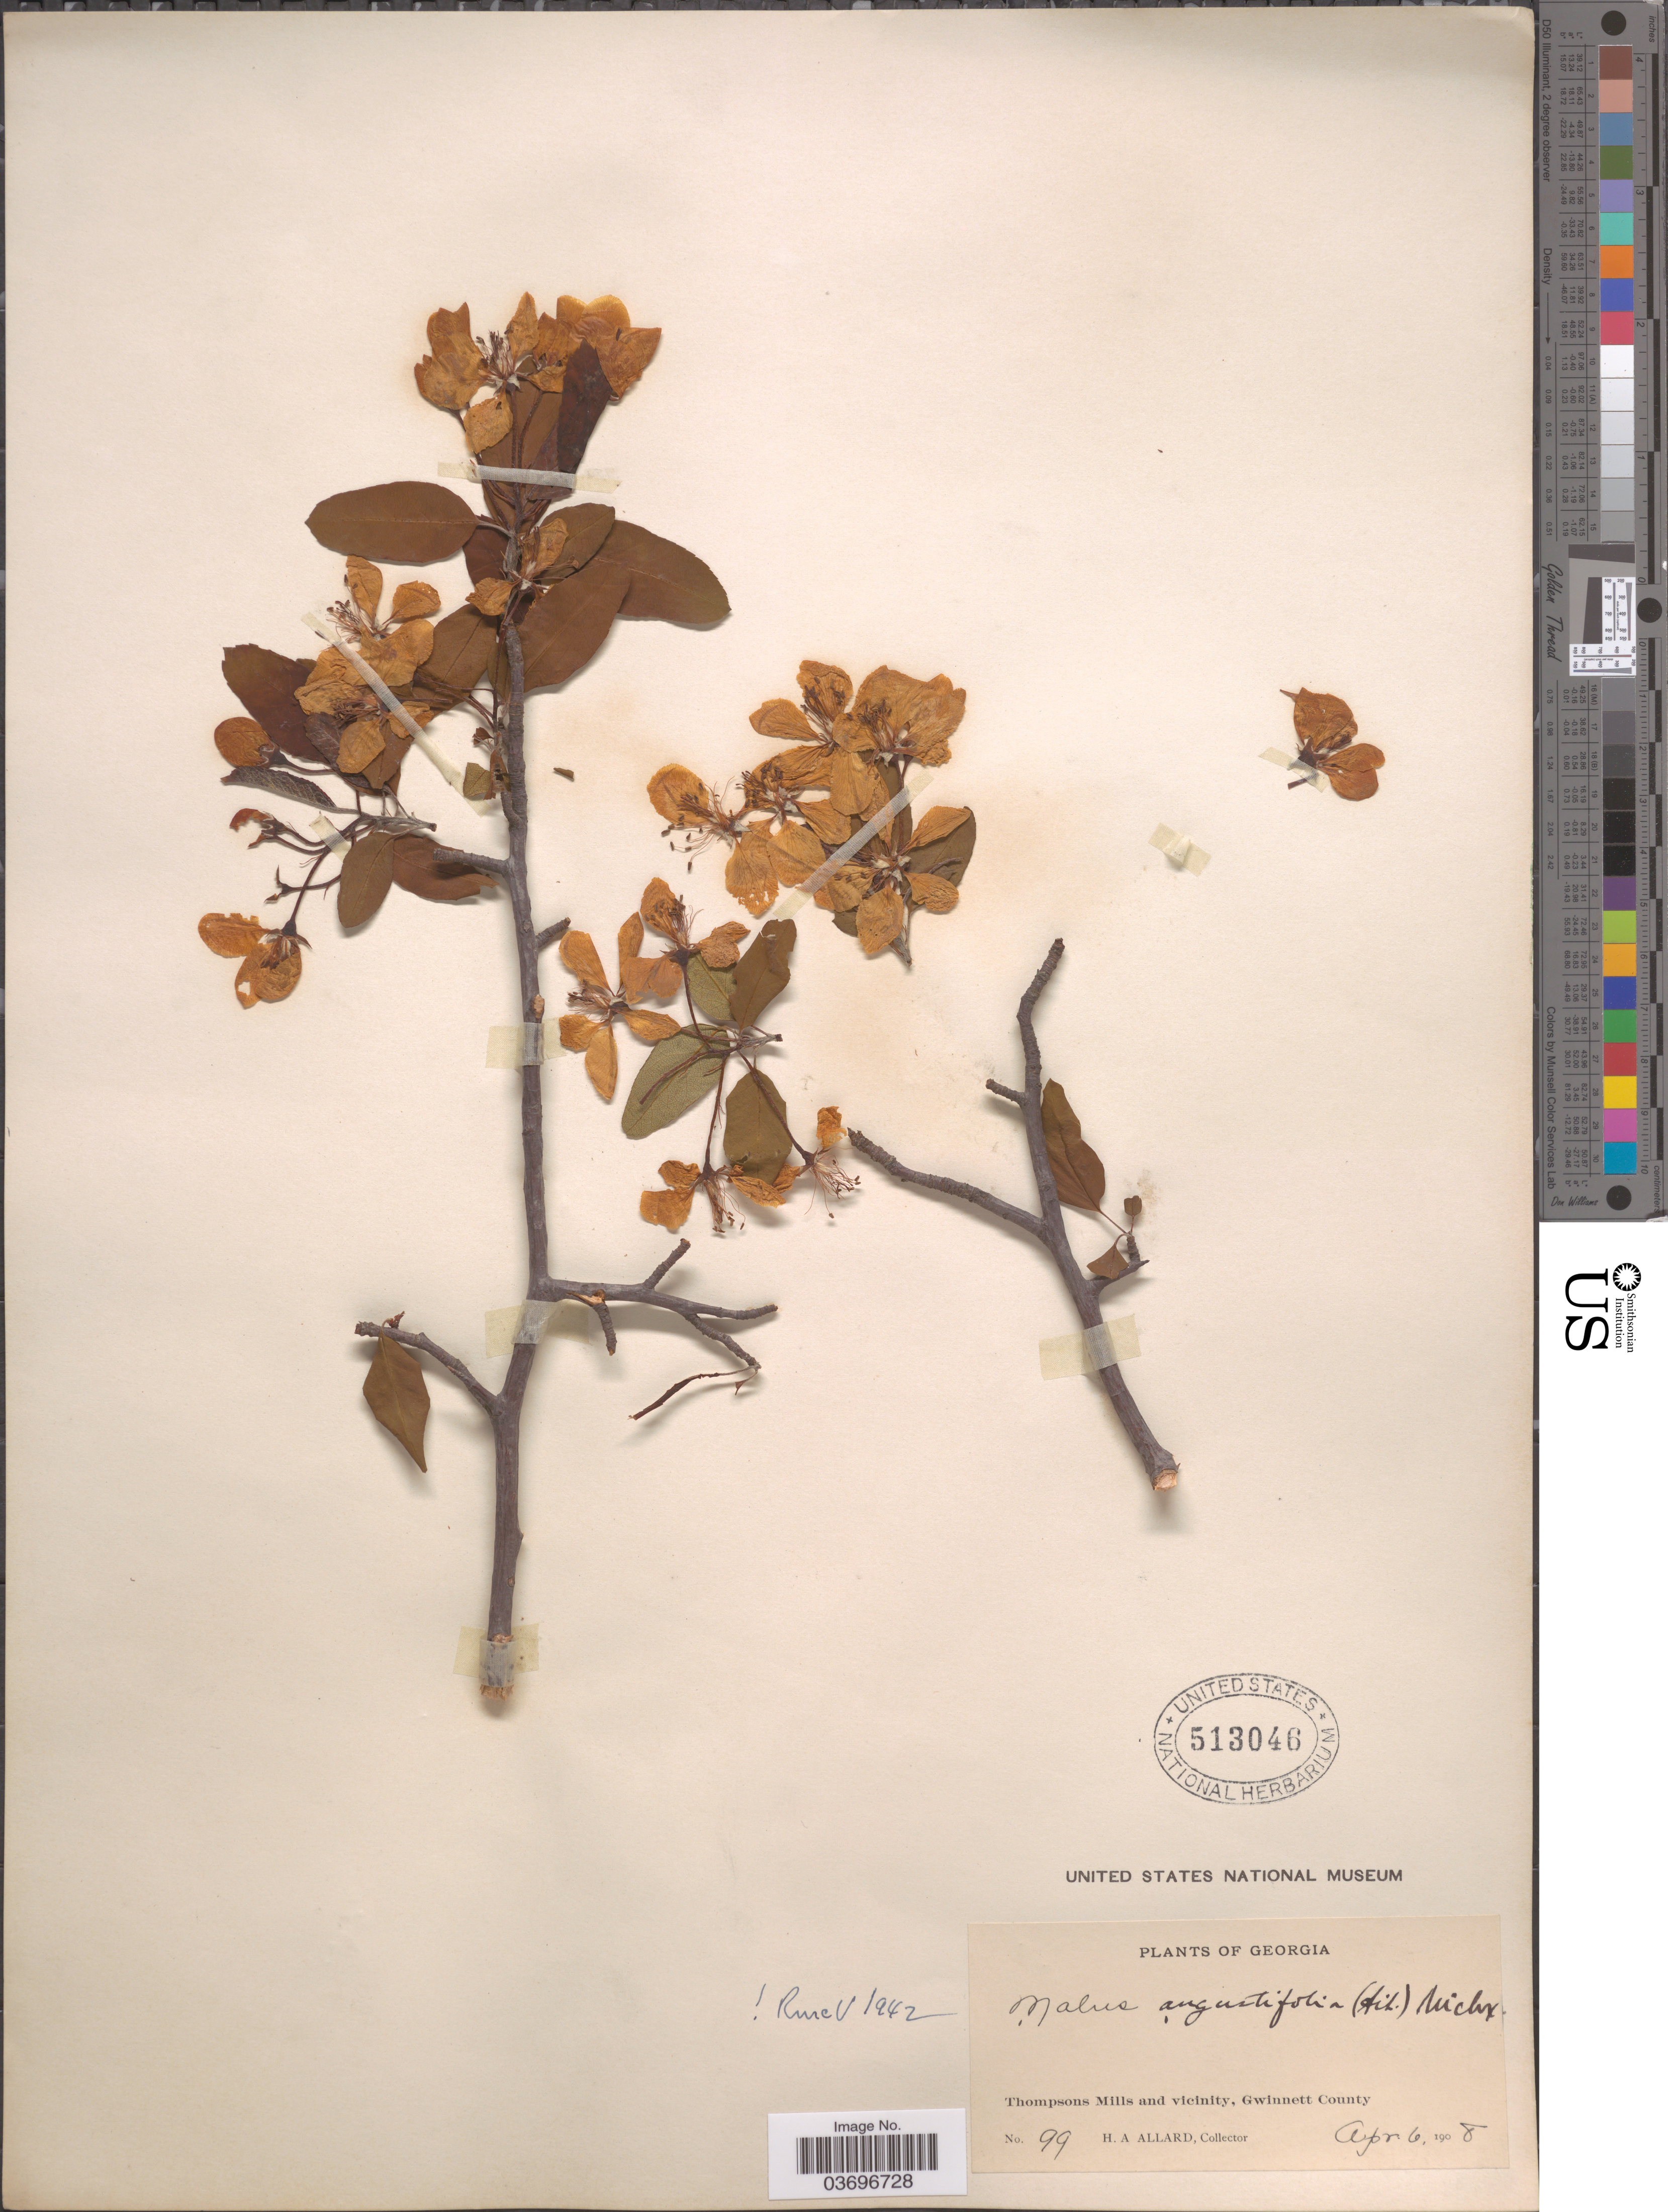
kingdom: Plantae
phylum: Tracheophyta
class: Magnoliopsida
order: Rosales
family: Rosaceae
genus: Malus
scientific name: Malus angustifolia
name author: (Aiton) Michx.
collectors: H. A. Allard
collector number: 99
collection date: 1908-04-06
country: United States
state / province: Georgia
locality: Thompsons Mills and vicinity, Gwinnett County.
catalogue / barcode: US 513046